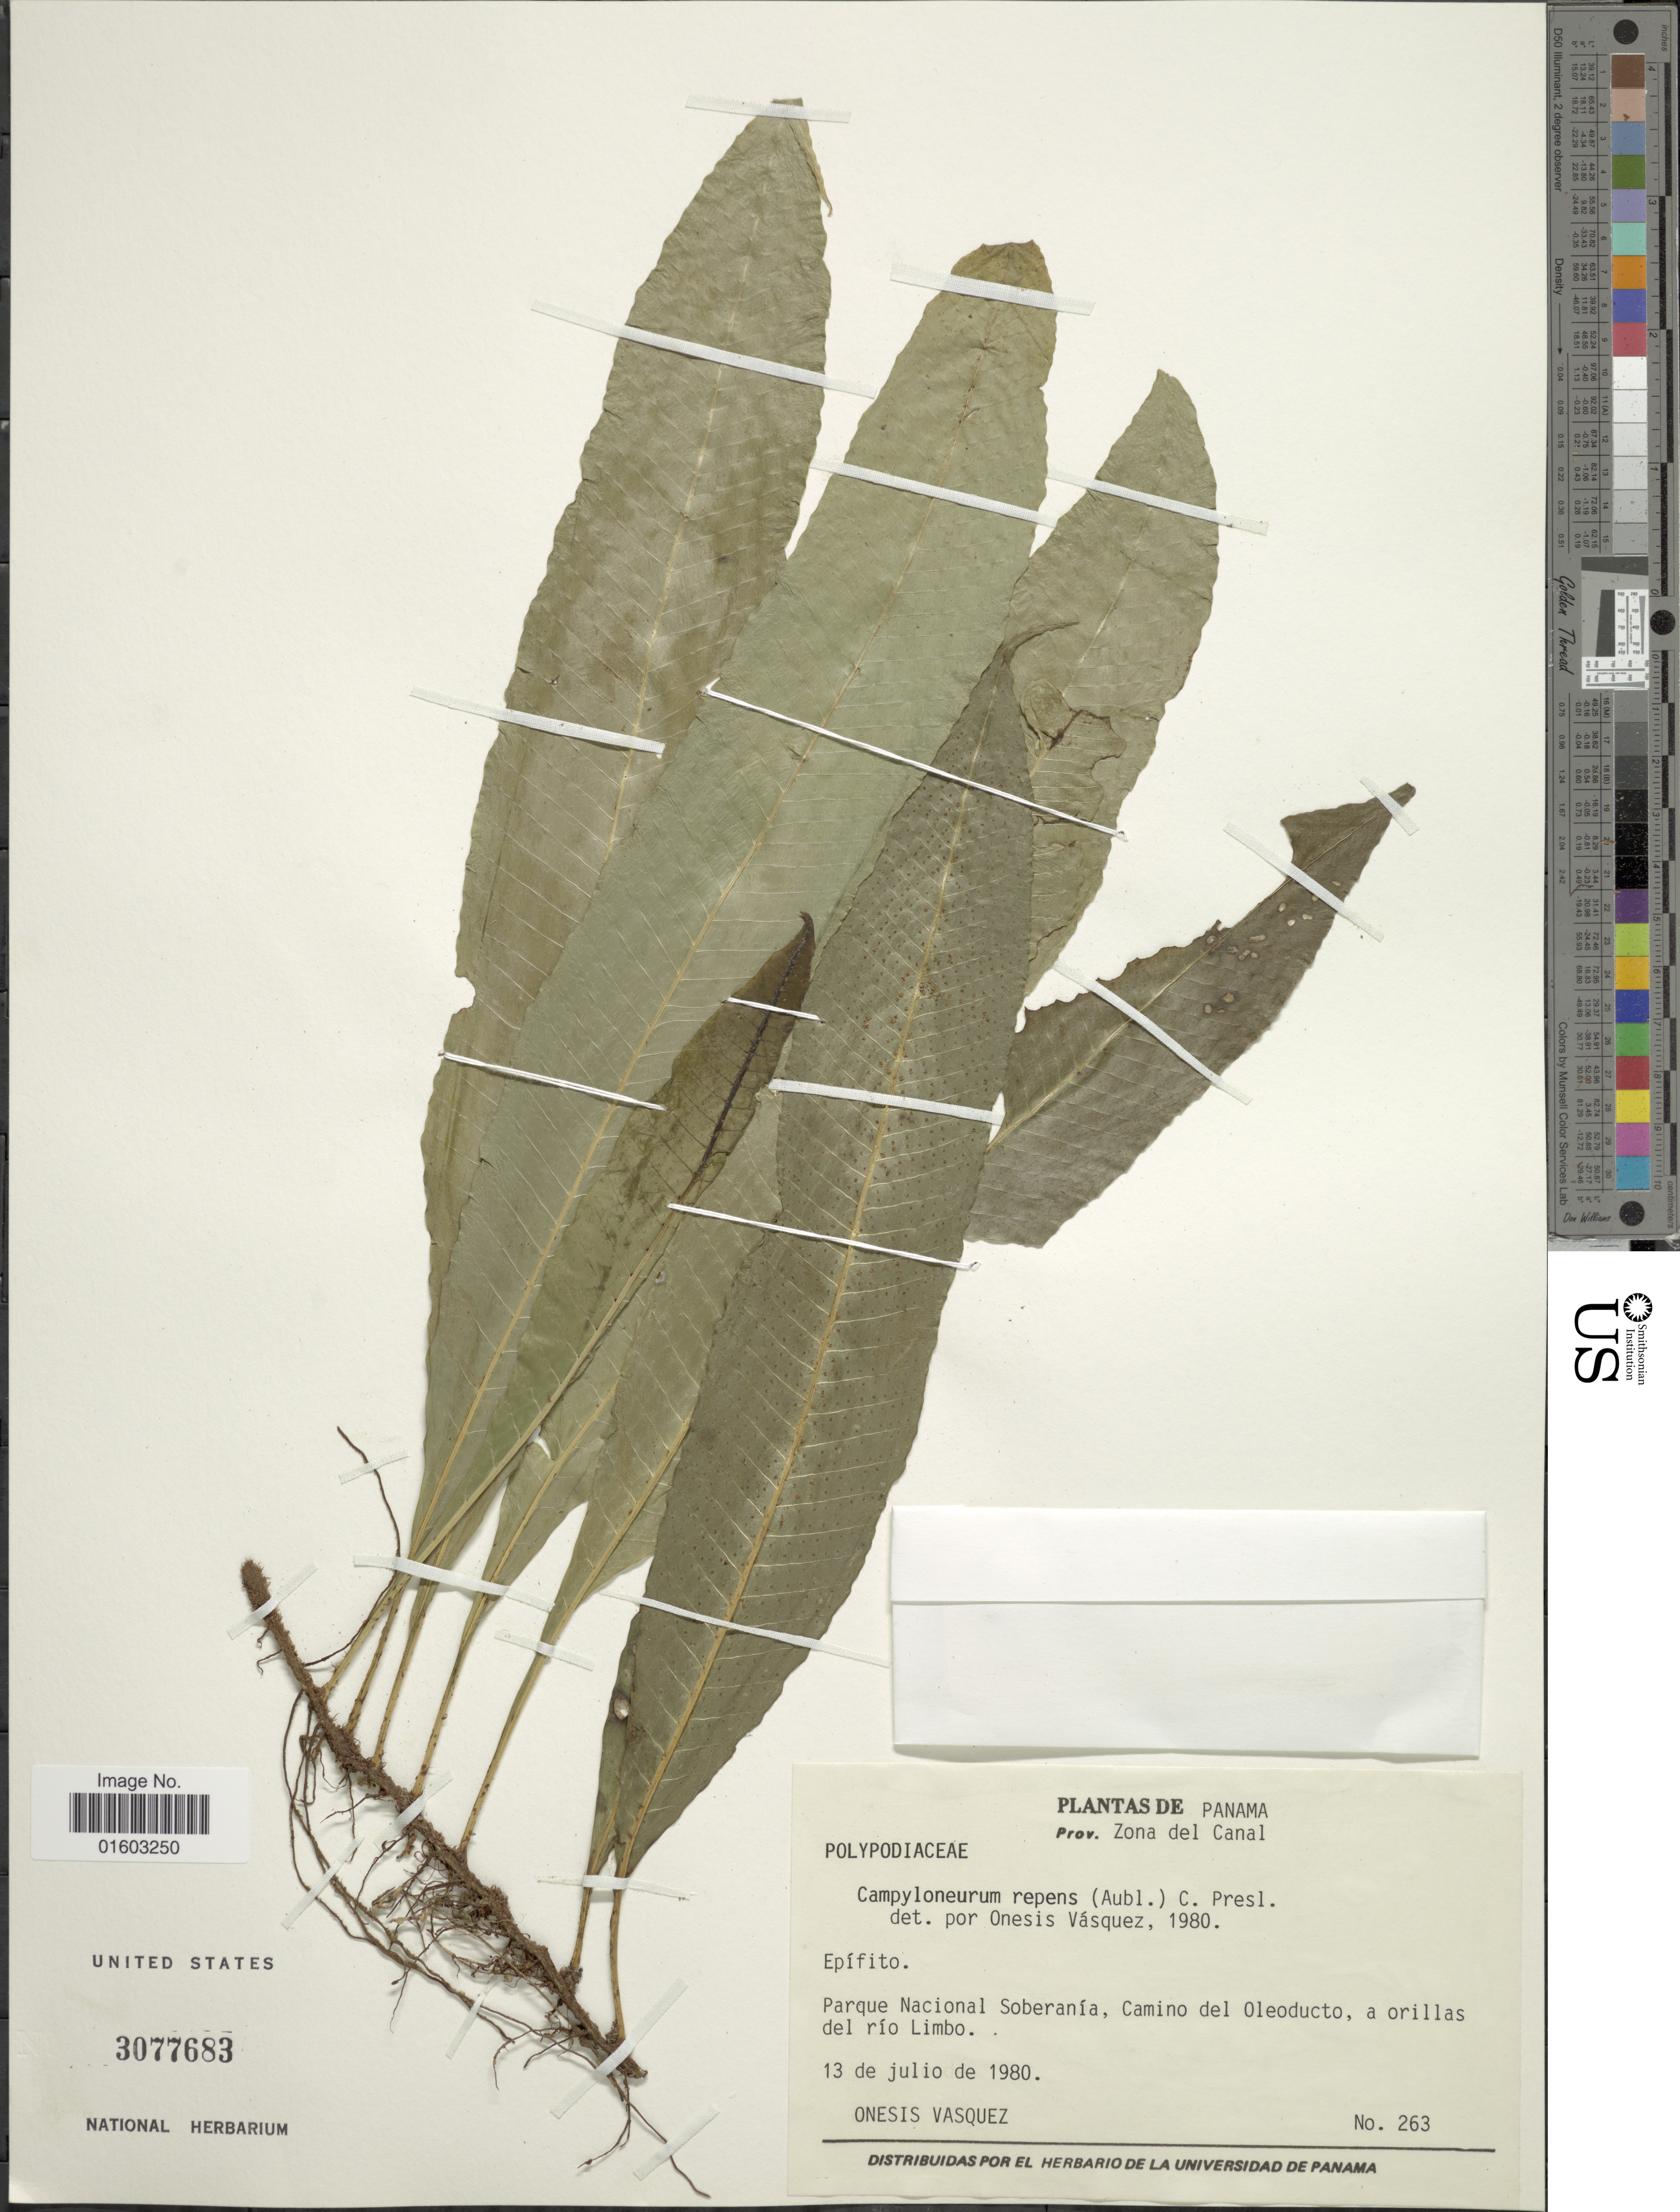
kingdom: Plantae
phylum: Tracheophyta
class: Polypodiopsida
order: Polypodiales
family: Polypodiaceae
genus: Campyloneurum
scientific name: Campyloneurum repens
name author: (Aubl.) C. Presl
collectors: O. Vásquez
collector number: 263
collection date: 1980-07-13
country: Panama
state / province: Colón / Panamá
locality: Prov. Zona del Canal. Parque Nacional Soberania, Camino del Oleoducto, a orillas del rio Limbo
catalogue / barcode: US 3077683